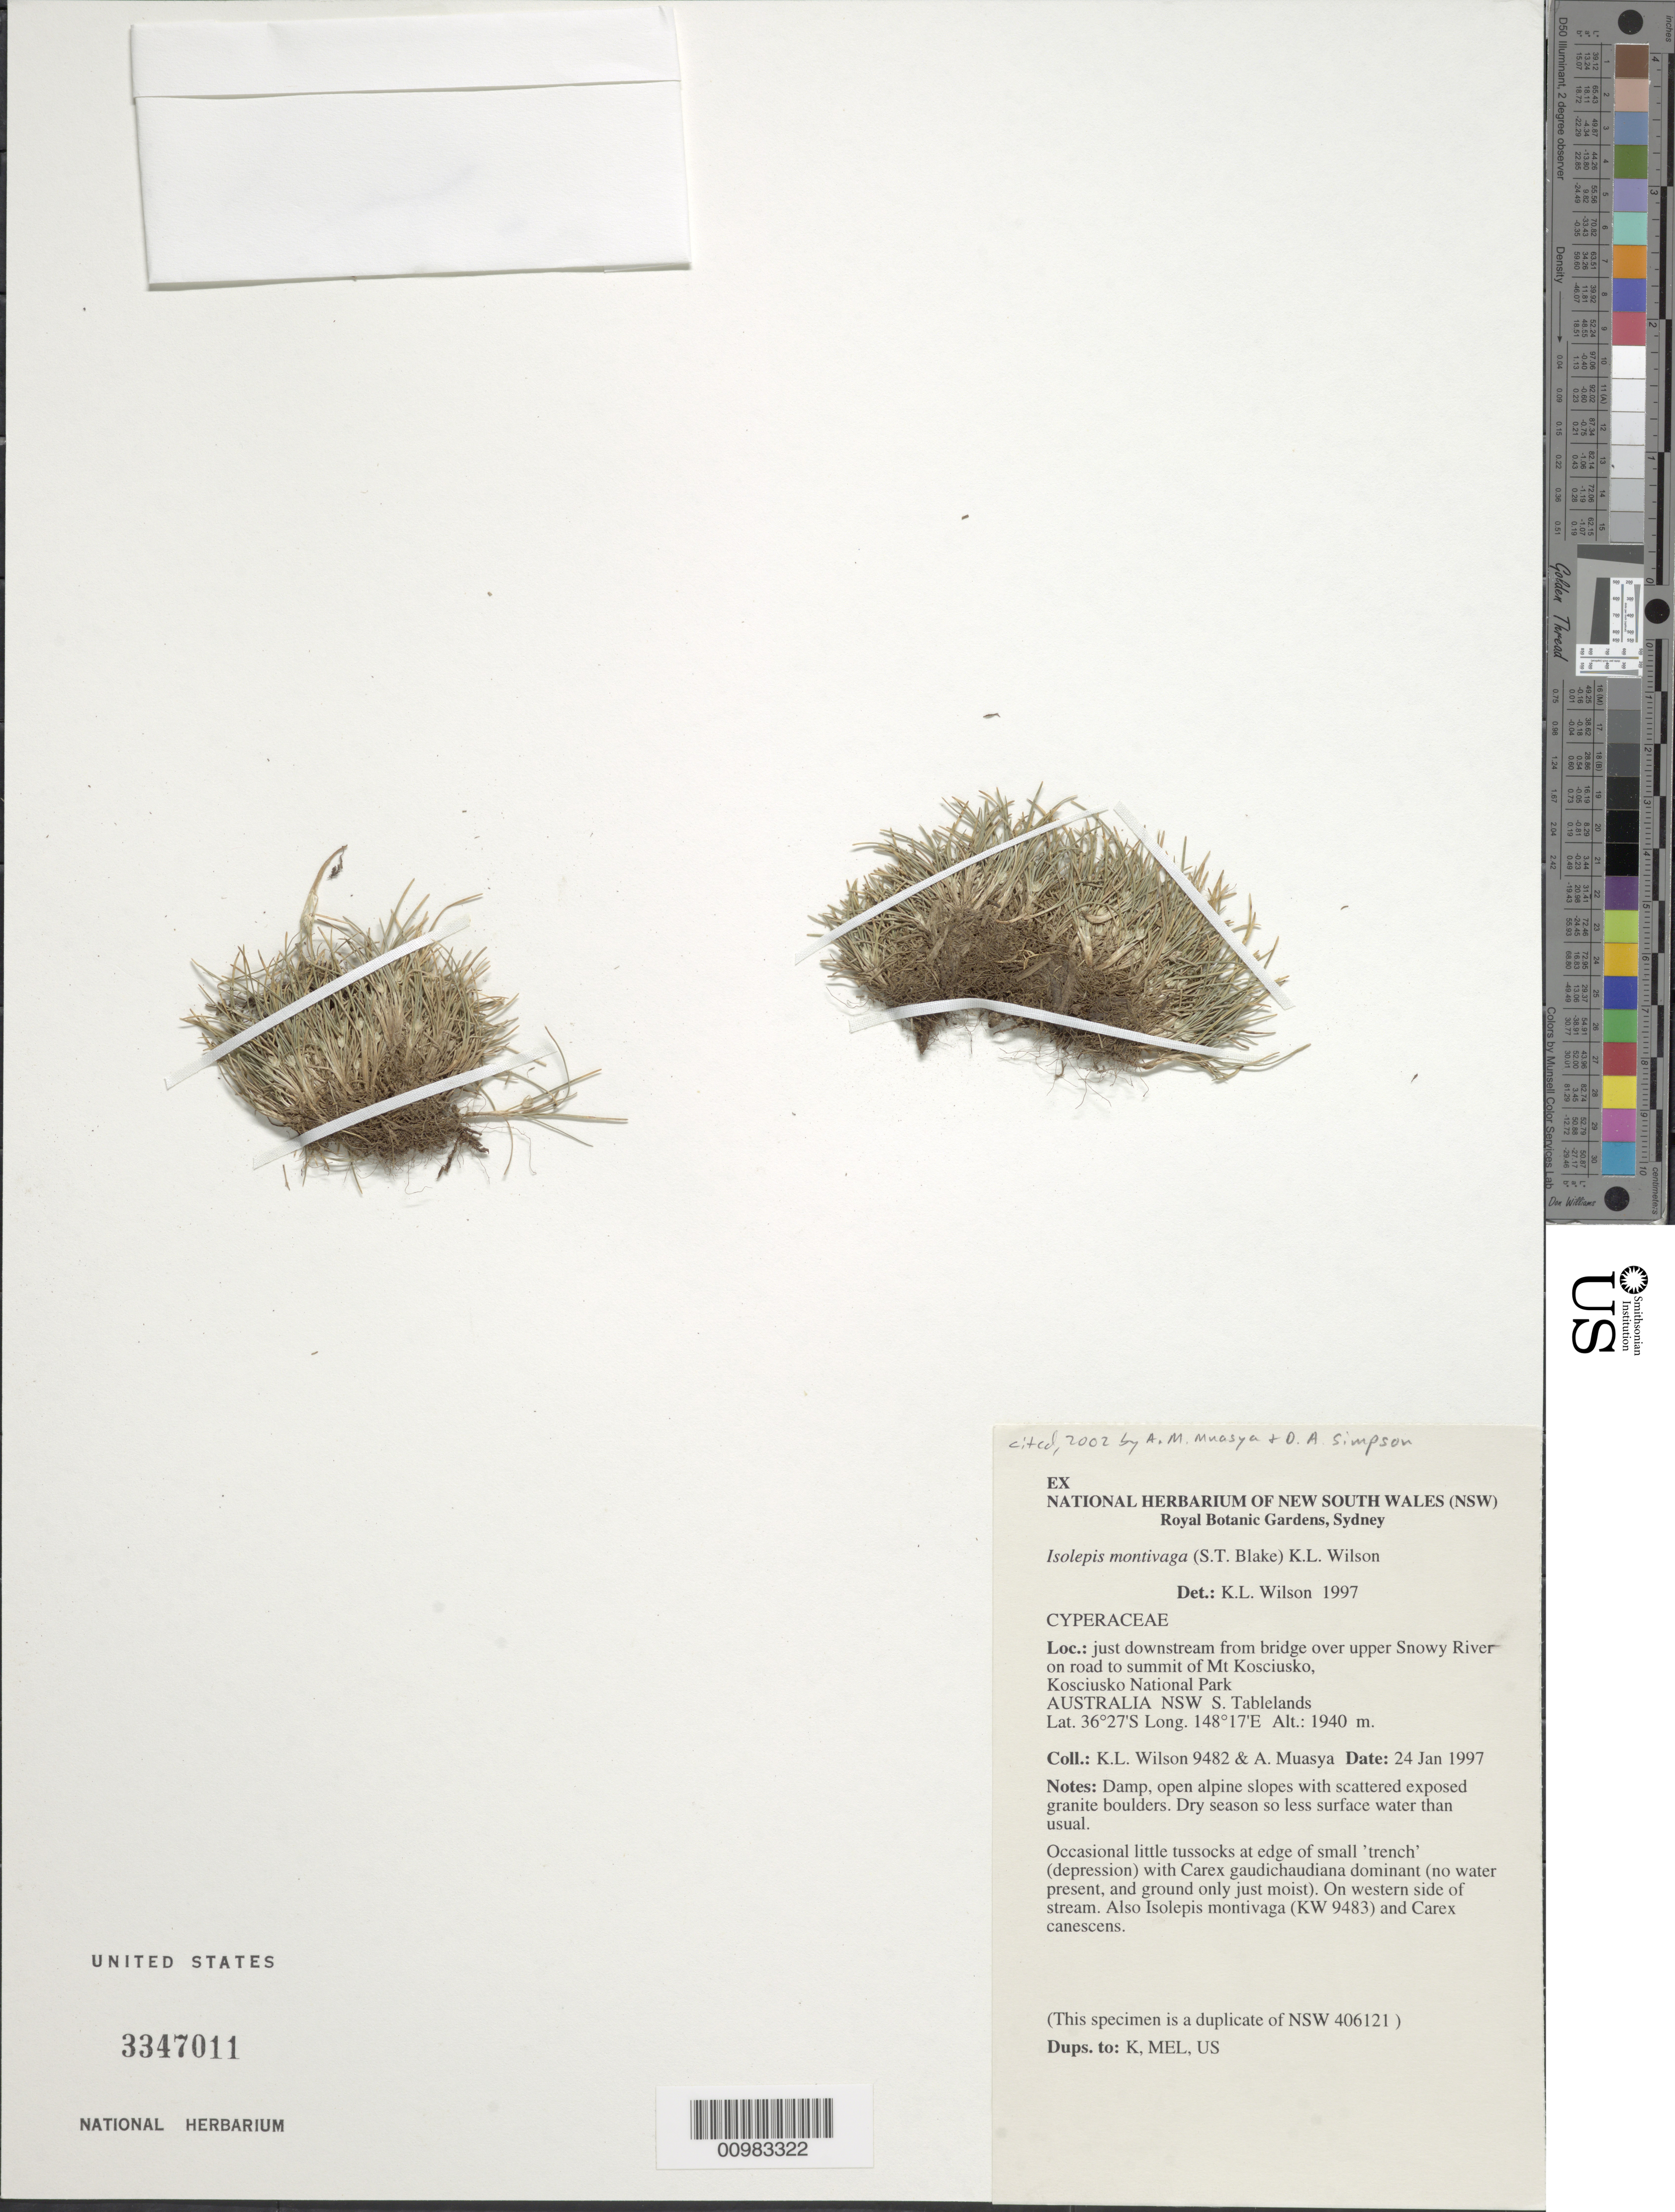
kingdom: Plantae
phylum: Tracheophyta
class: Liliopsida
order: Poales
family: Cyperaceae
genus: Isolepis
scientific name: Isolepis montivaga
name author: (S.T. Blake) K.L. Wilson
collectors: A. Muasya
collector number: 9482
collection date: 1997-01-24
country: Australia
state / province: New South Wales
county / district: S. Tablelands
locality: just downstream from bridge over upper Snowy River on road to summit o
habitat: Damp, open alpine slopes with scattered exposed granite boulders. Dry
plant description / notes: (record contributed by HISPID)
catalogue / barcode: US 3347011